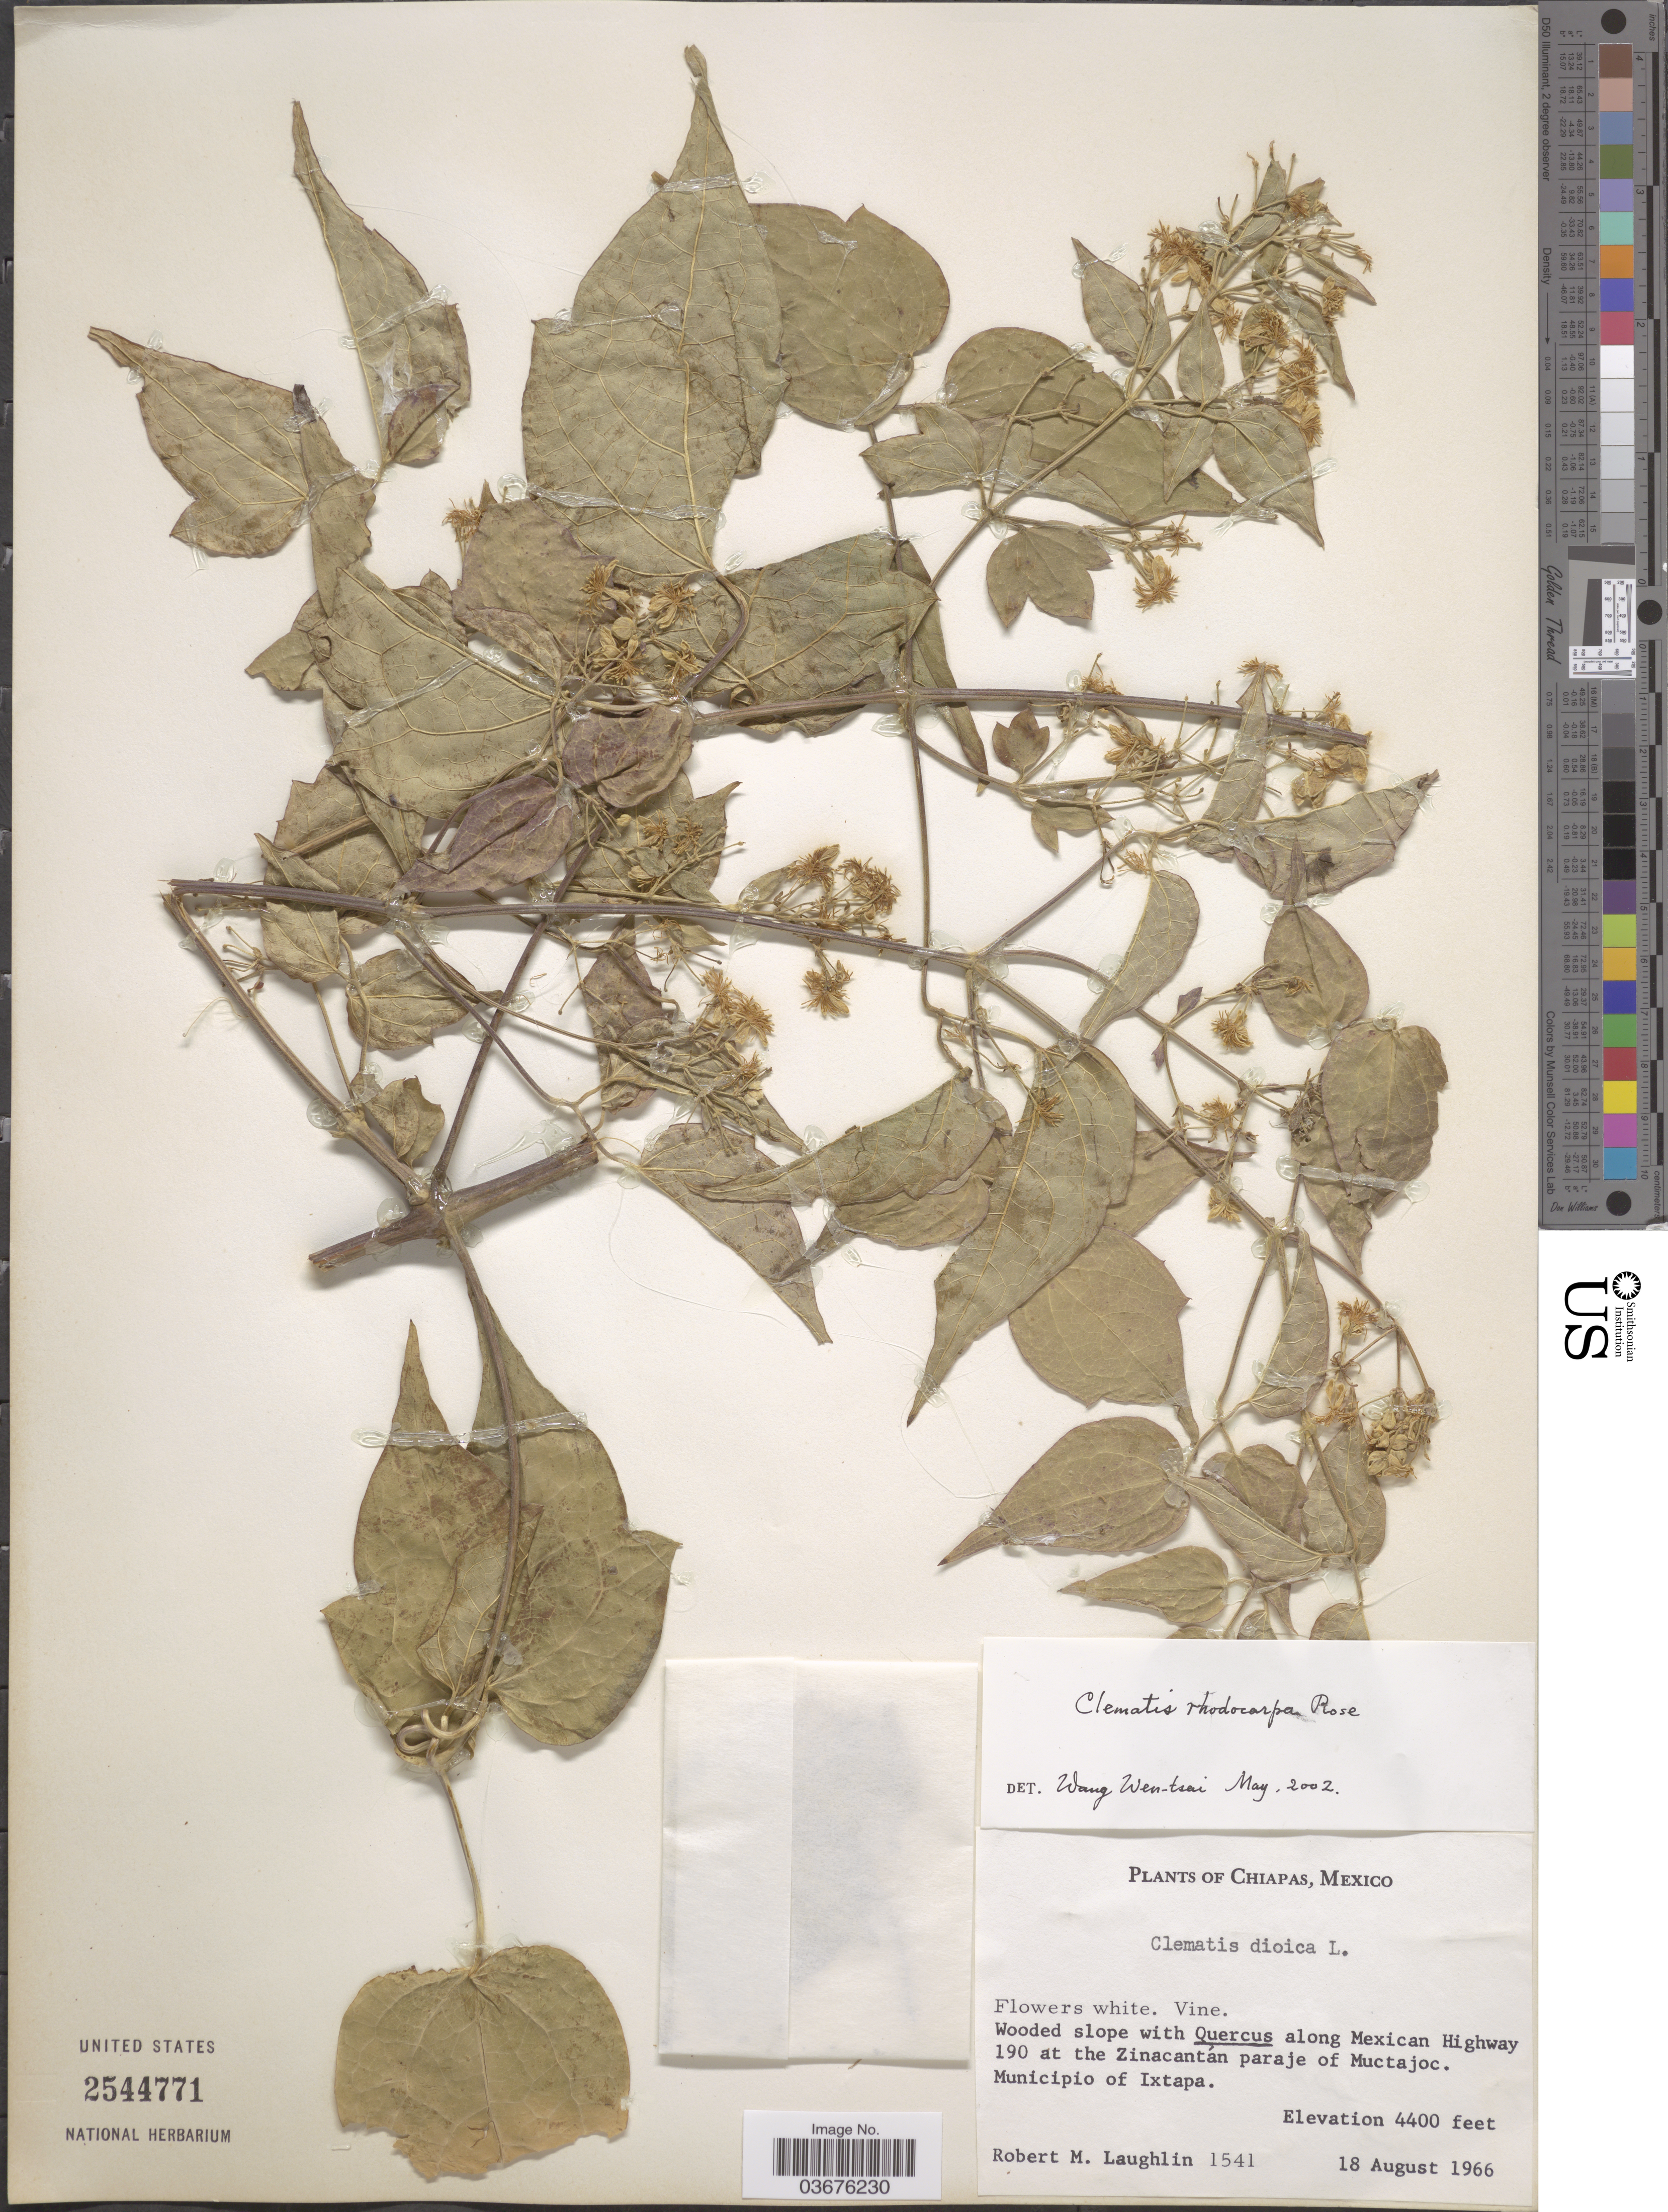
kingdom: Plantae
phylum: Tracheophyta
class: Magnoliopsida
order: Ranunculales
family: Ranunculaceae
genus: Clematis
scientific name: Clematis rhodocarpa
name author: Rose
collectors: R. M. Laughlin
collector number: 1541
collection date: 1966-08-18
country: Mexico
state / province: Chiapas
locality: Wooded slope with Quercus along Mexican Highway 190 at the Zinacantán paraje of Muctajoc. Municipio of Ixtapa.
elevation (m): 1341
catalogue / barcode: US 2544771